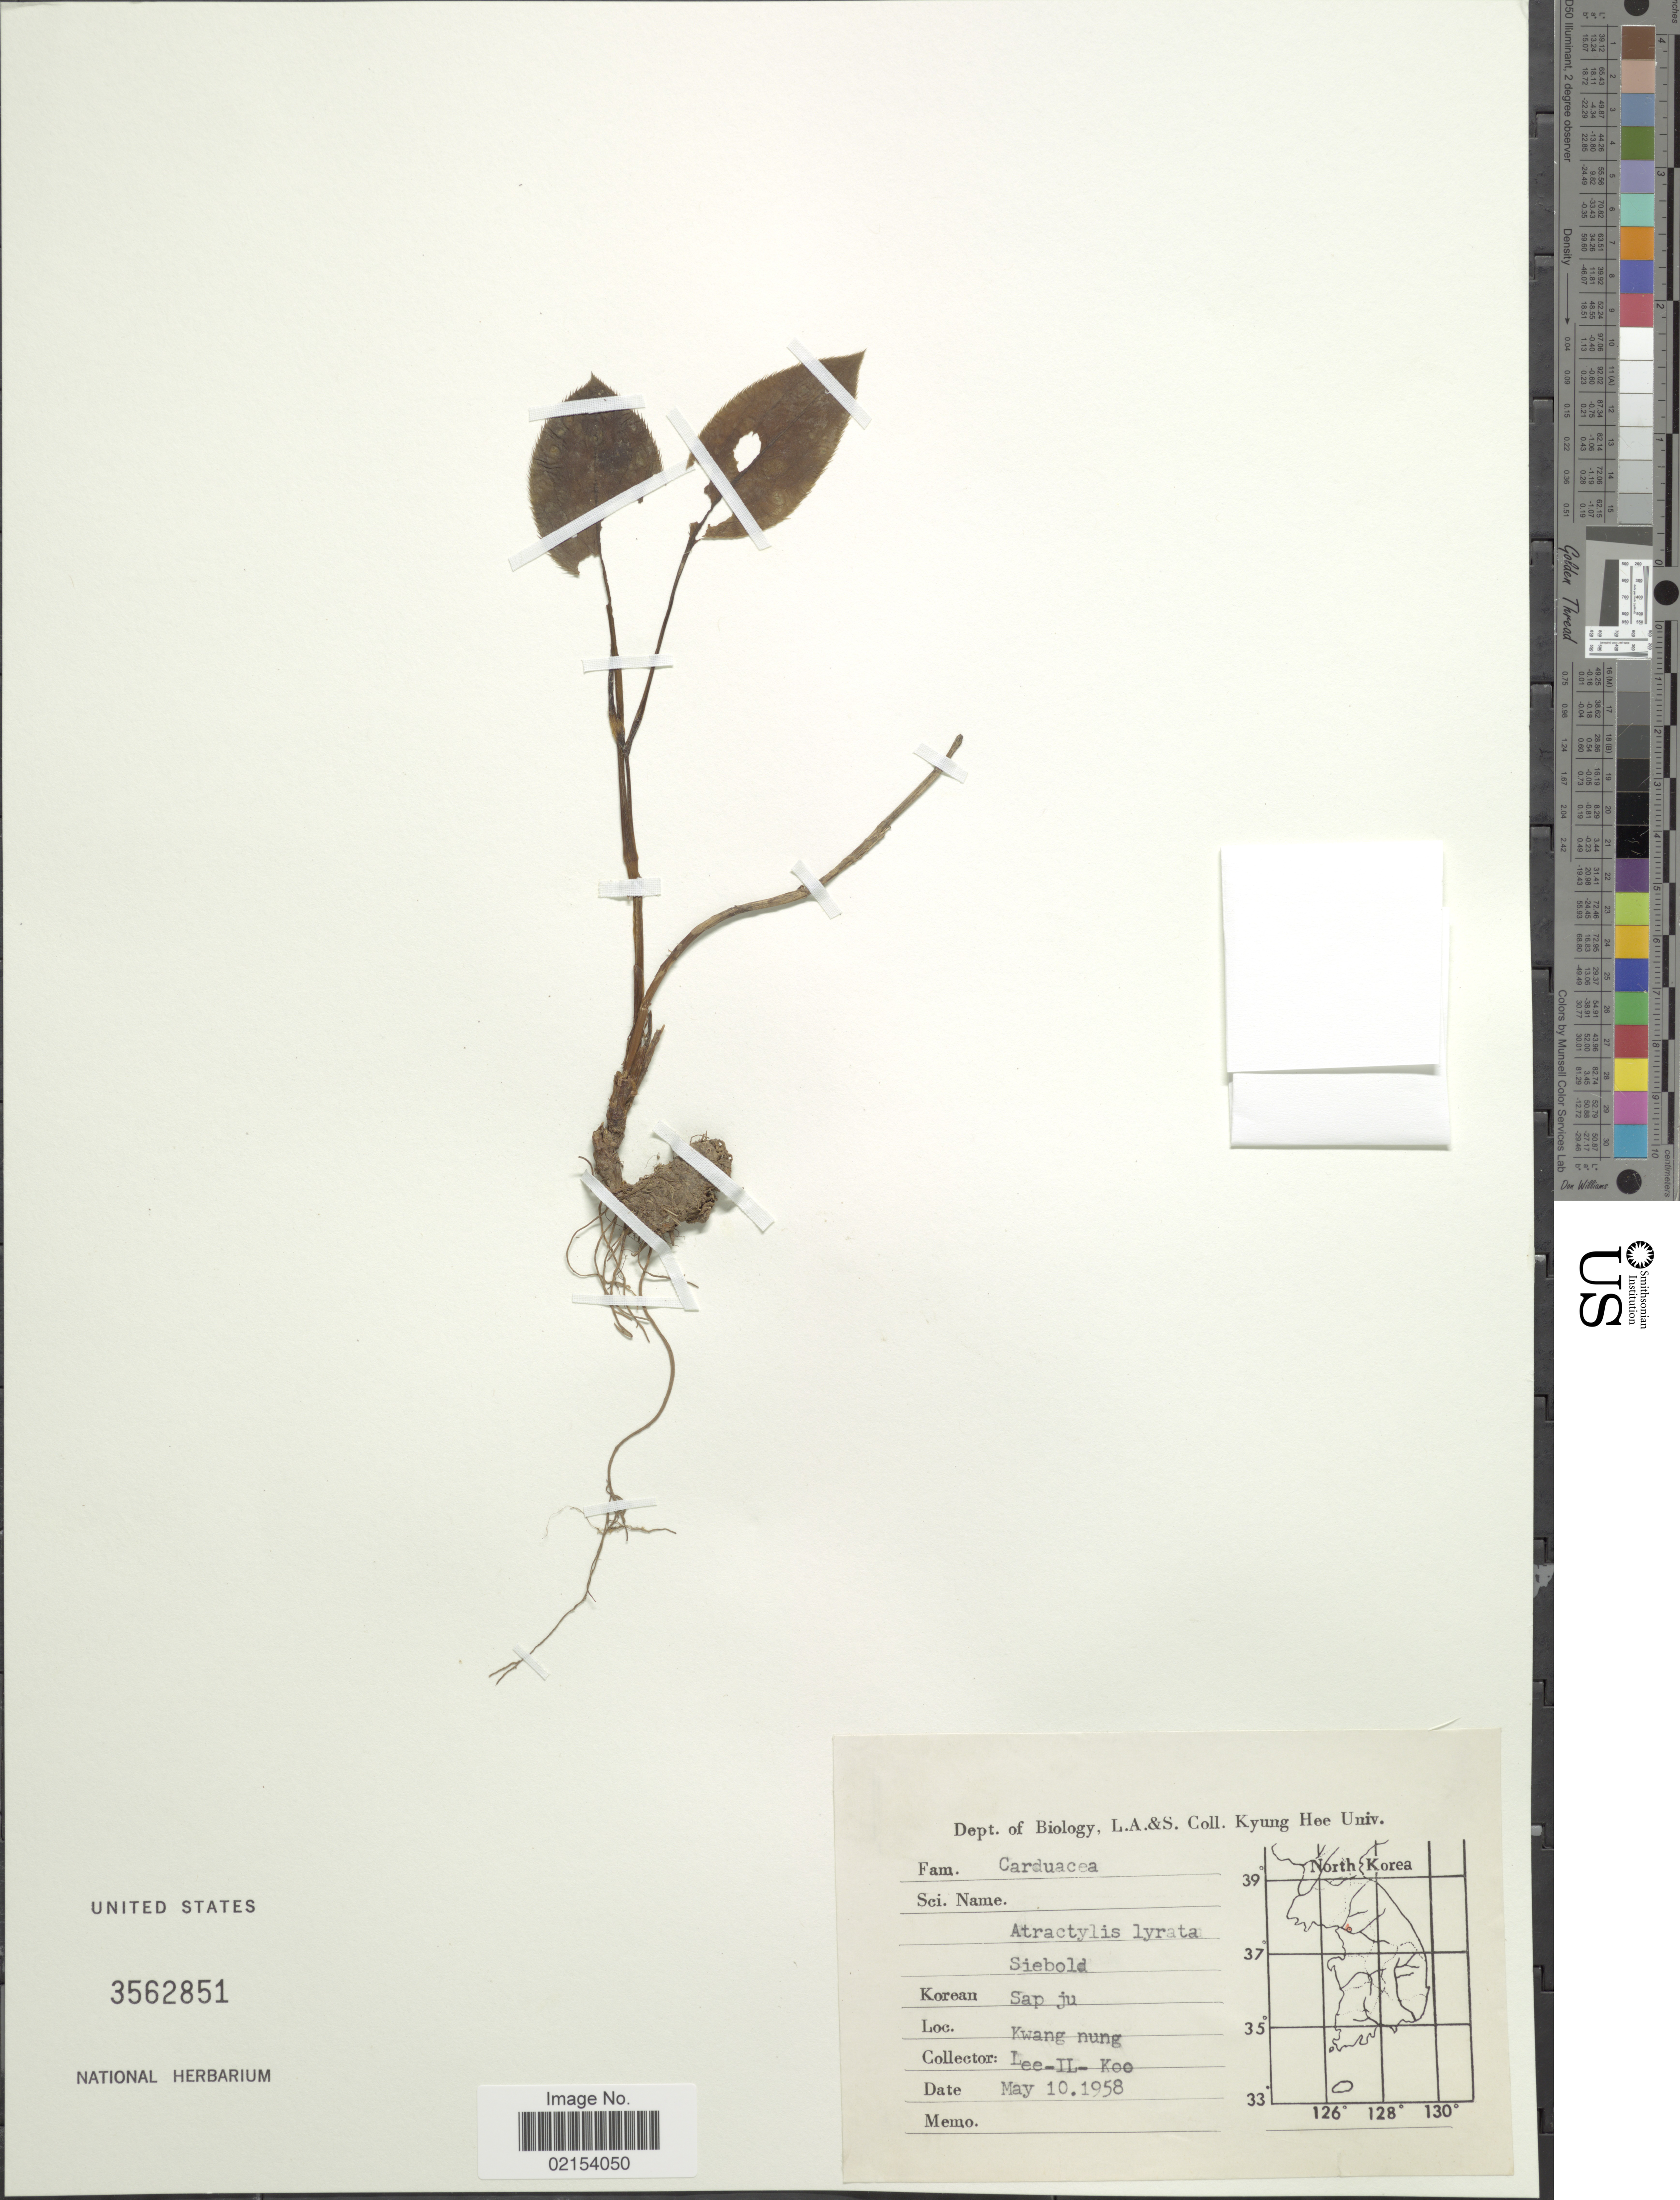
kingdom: Plantae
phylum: Tracheophyta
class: Magnoliopsida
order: Asterales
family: Asteraceae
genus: Atractylodes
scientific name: Atractylodes lancea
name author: (Thunb.) DC.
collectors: Il-Ko Lee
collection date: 1958-05-10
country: South Korea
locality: Kwang Nung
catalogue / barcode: US 3562851